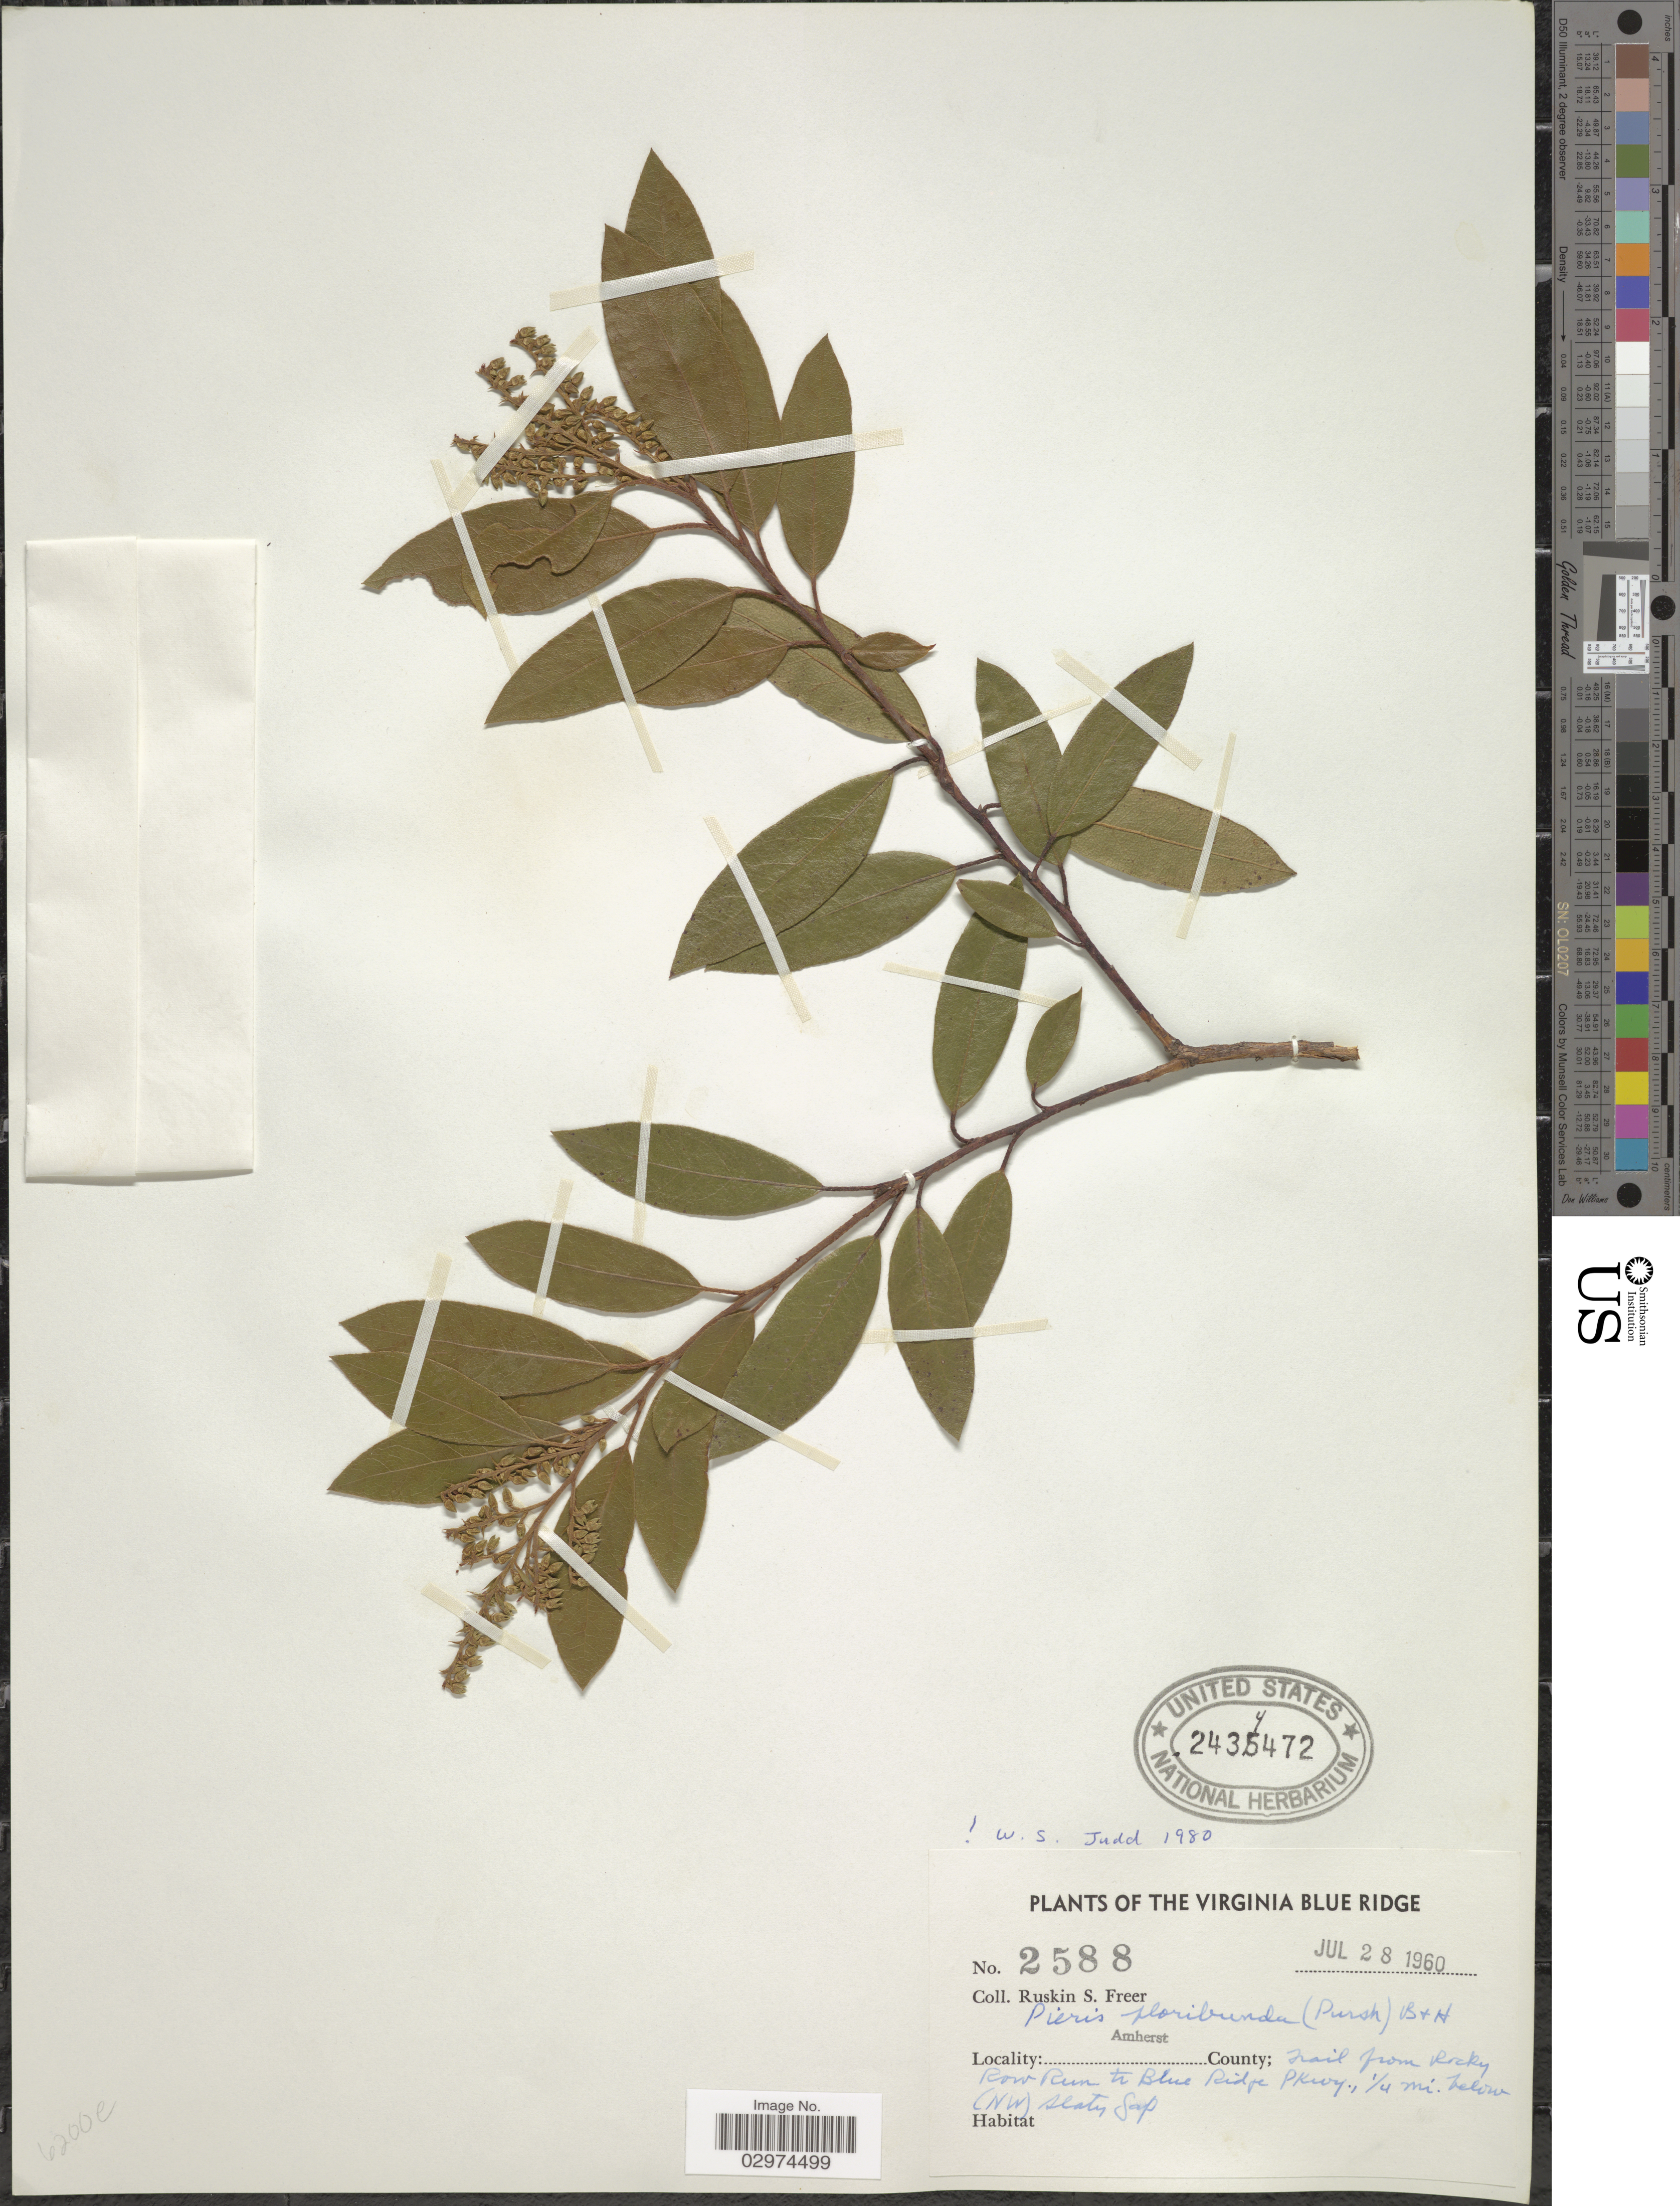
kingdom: Plantae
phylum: Tracheophyta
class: Magnoliopsida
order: Ericales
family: Ericaceae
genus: Pieris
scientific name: Pieris floribunda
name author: (Pursh) Benth. & Hook. f.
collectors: R. Freer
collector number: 2588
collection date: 1960-07-28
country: United States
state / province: Virginia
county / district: Amherst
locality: The Virginia Blue Ridge, Amherst County. Trail from Rocky Row Run to Blue Ridge Pkwy., ¼ mi. below (NW) Seaty [interpreted] Gap.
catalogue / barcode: US 2434472